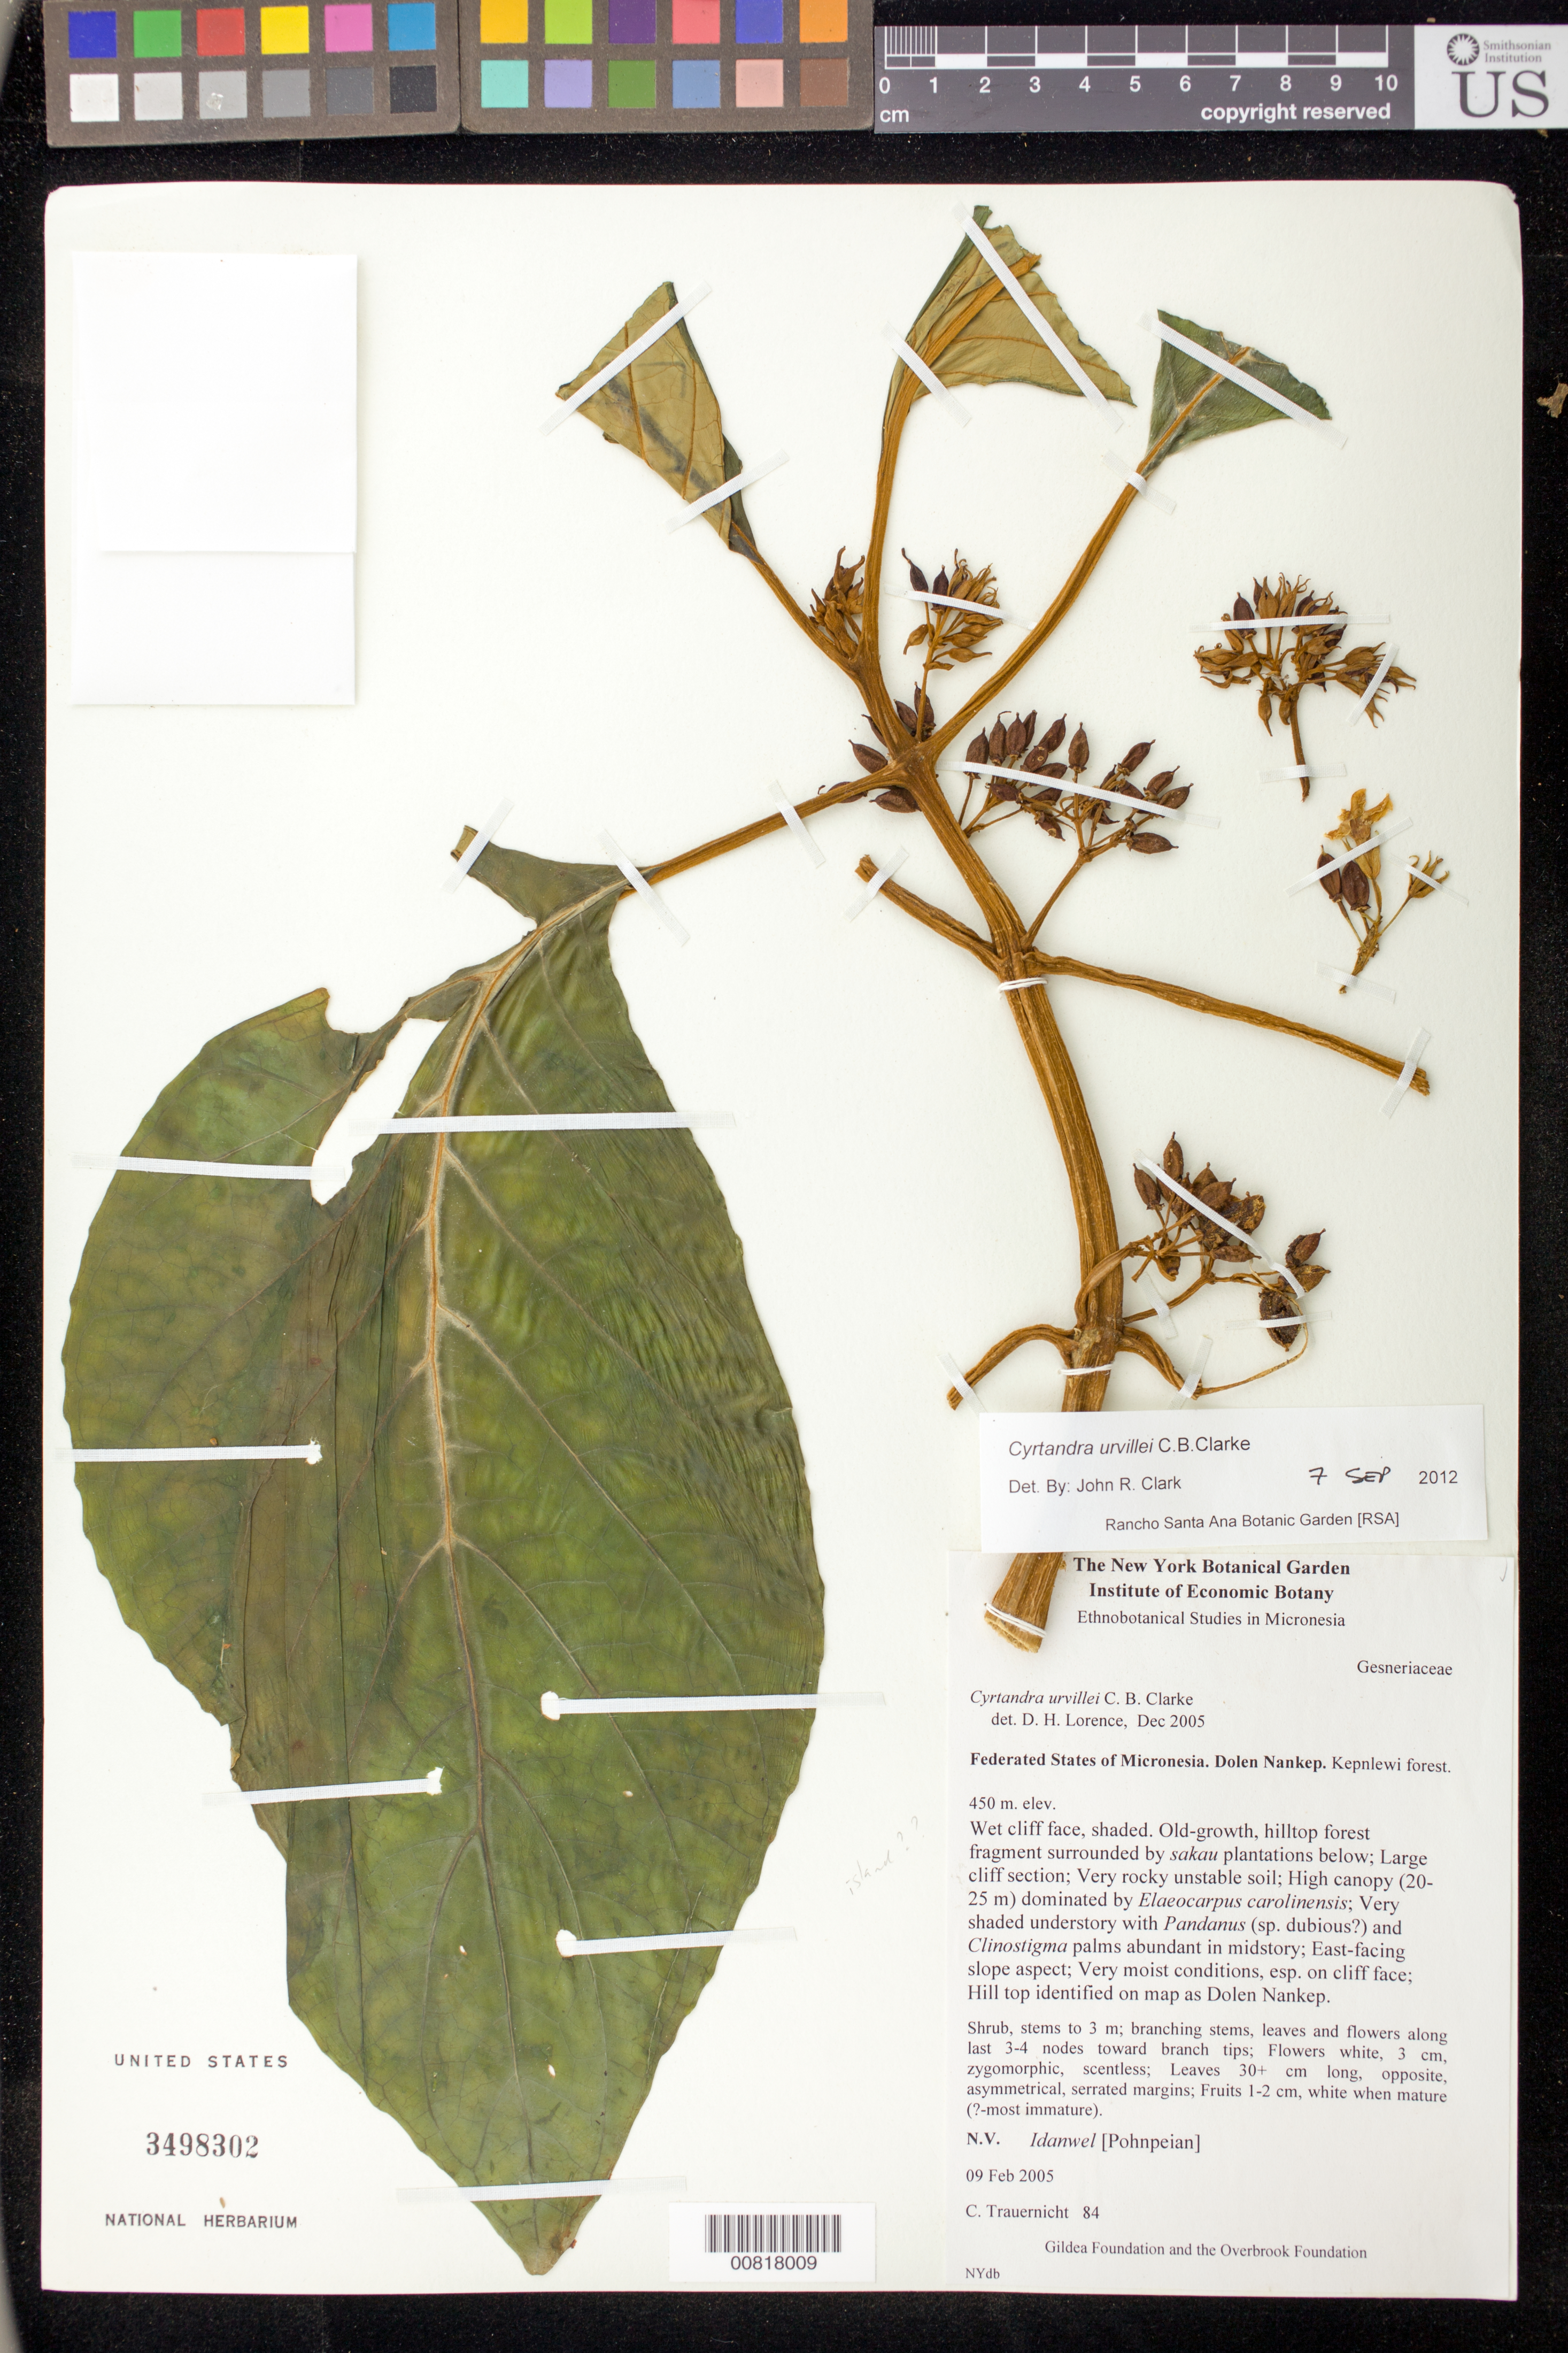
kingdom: Plantae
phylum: Tracheophyta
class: Magnoliopsida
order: Lamiales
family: Gesneriaceae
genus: Cyrtandra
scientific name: Cyrtandra urvillei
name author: C.B. Clarke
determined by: Lorence, David H., (PTBG), National Tropical Botanical Garden (UNITED STATES)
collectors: C. Trauernicht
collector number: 84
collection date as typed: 09 Feb 2005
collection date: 2005-02-09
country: Micronesia, Federated States of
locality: Federated States of Micronesia. Dolen Nankep. Kepnlewi forest.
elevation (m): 450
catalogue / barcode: US 3498302